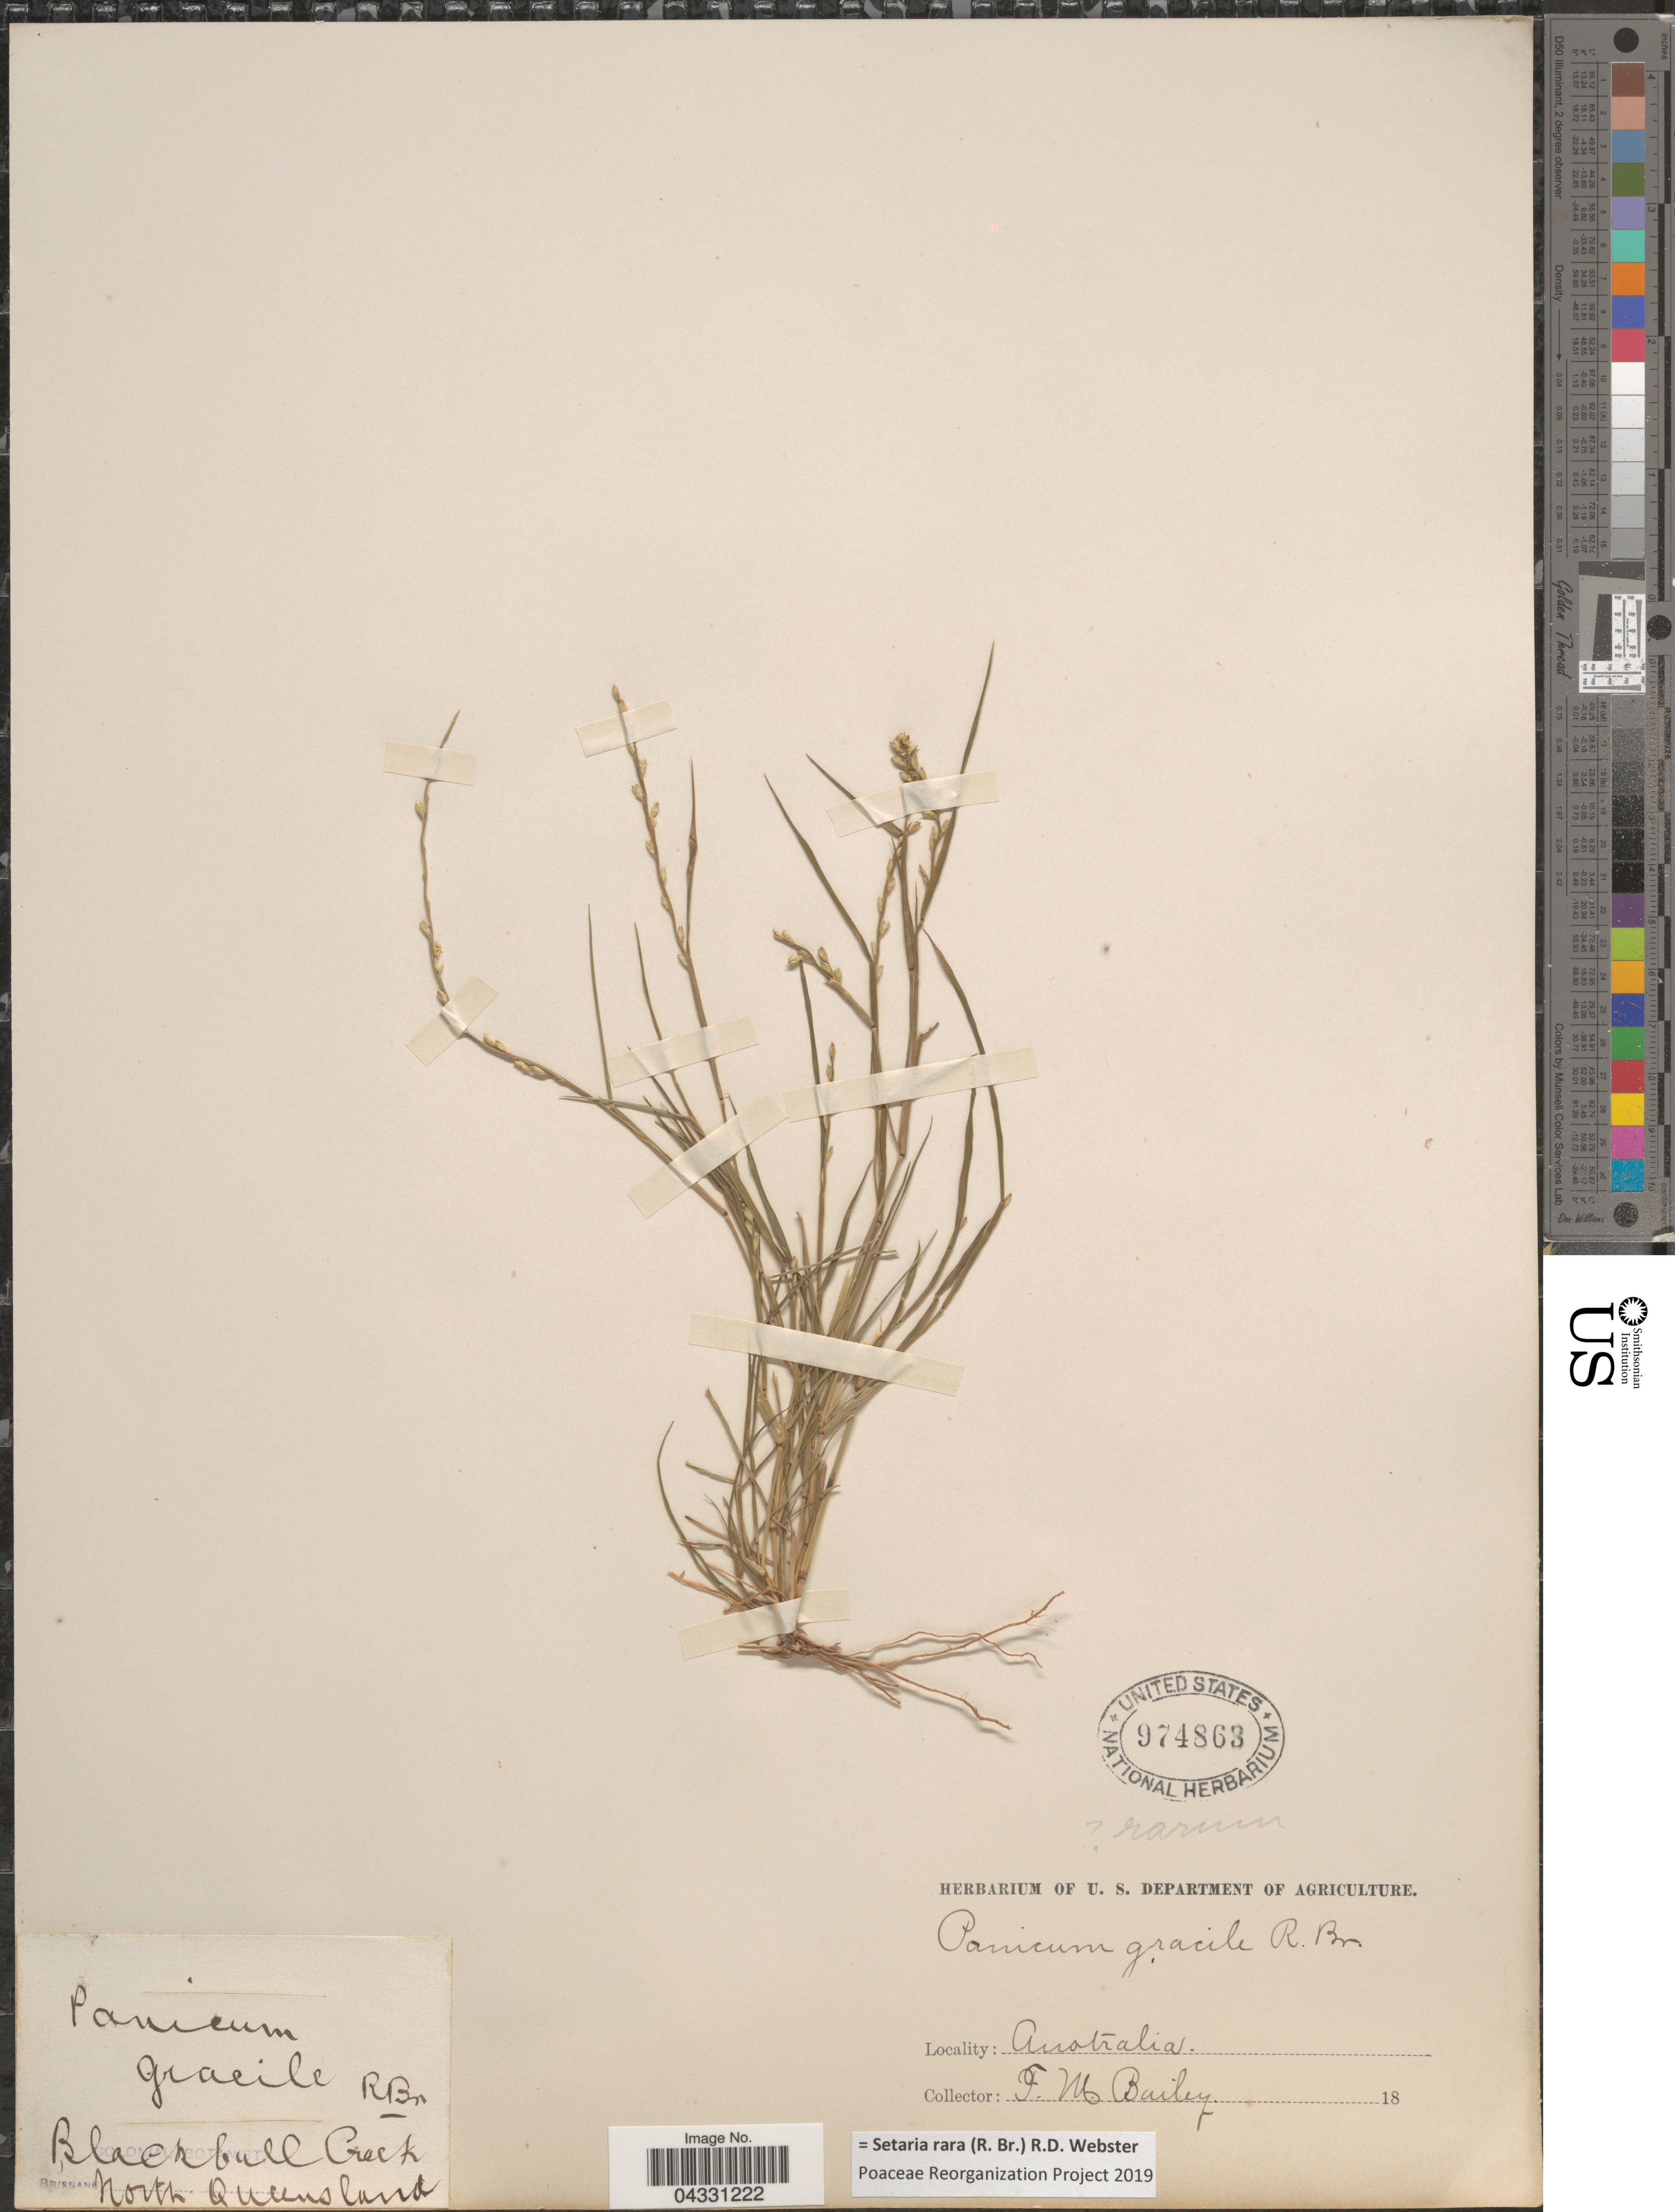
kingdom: Plantae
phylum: Tracheophyta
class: Liliopsida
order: Poales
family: Poaceae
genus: Setaria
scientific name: Setaria rara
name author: (R. Br.) R.D. Webster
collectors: F. M. Bailey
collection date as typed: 18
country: Australia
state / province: Queensland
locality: Blackbull Creek. North Queensland. Brisbane.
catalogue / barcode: US 974863